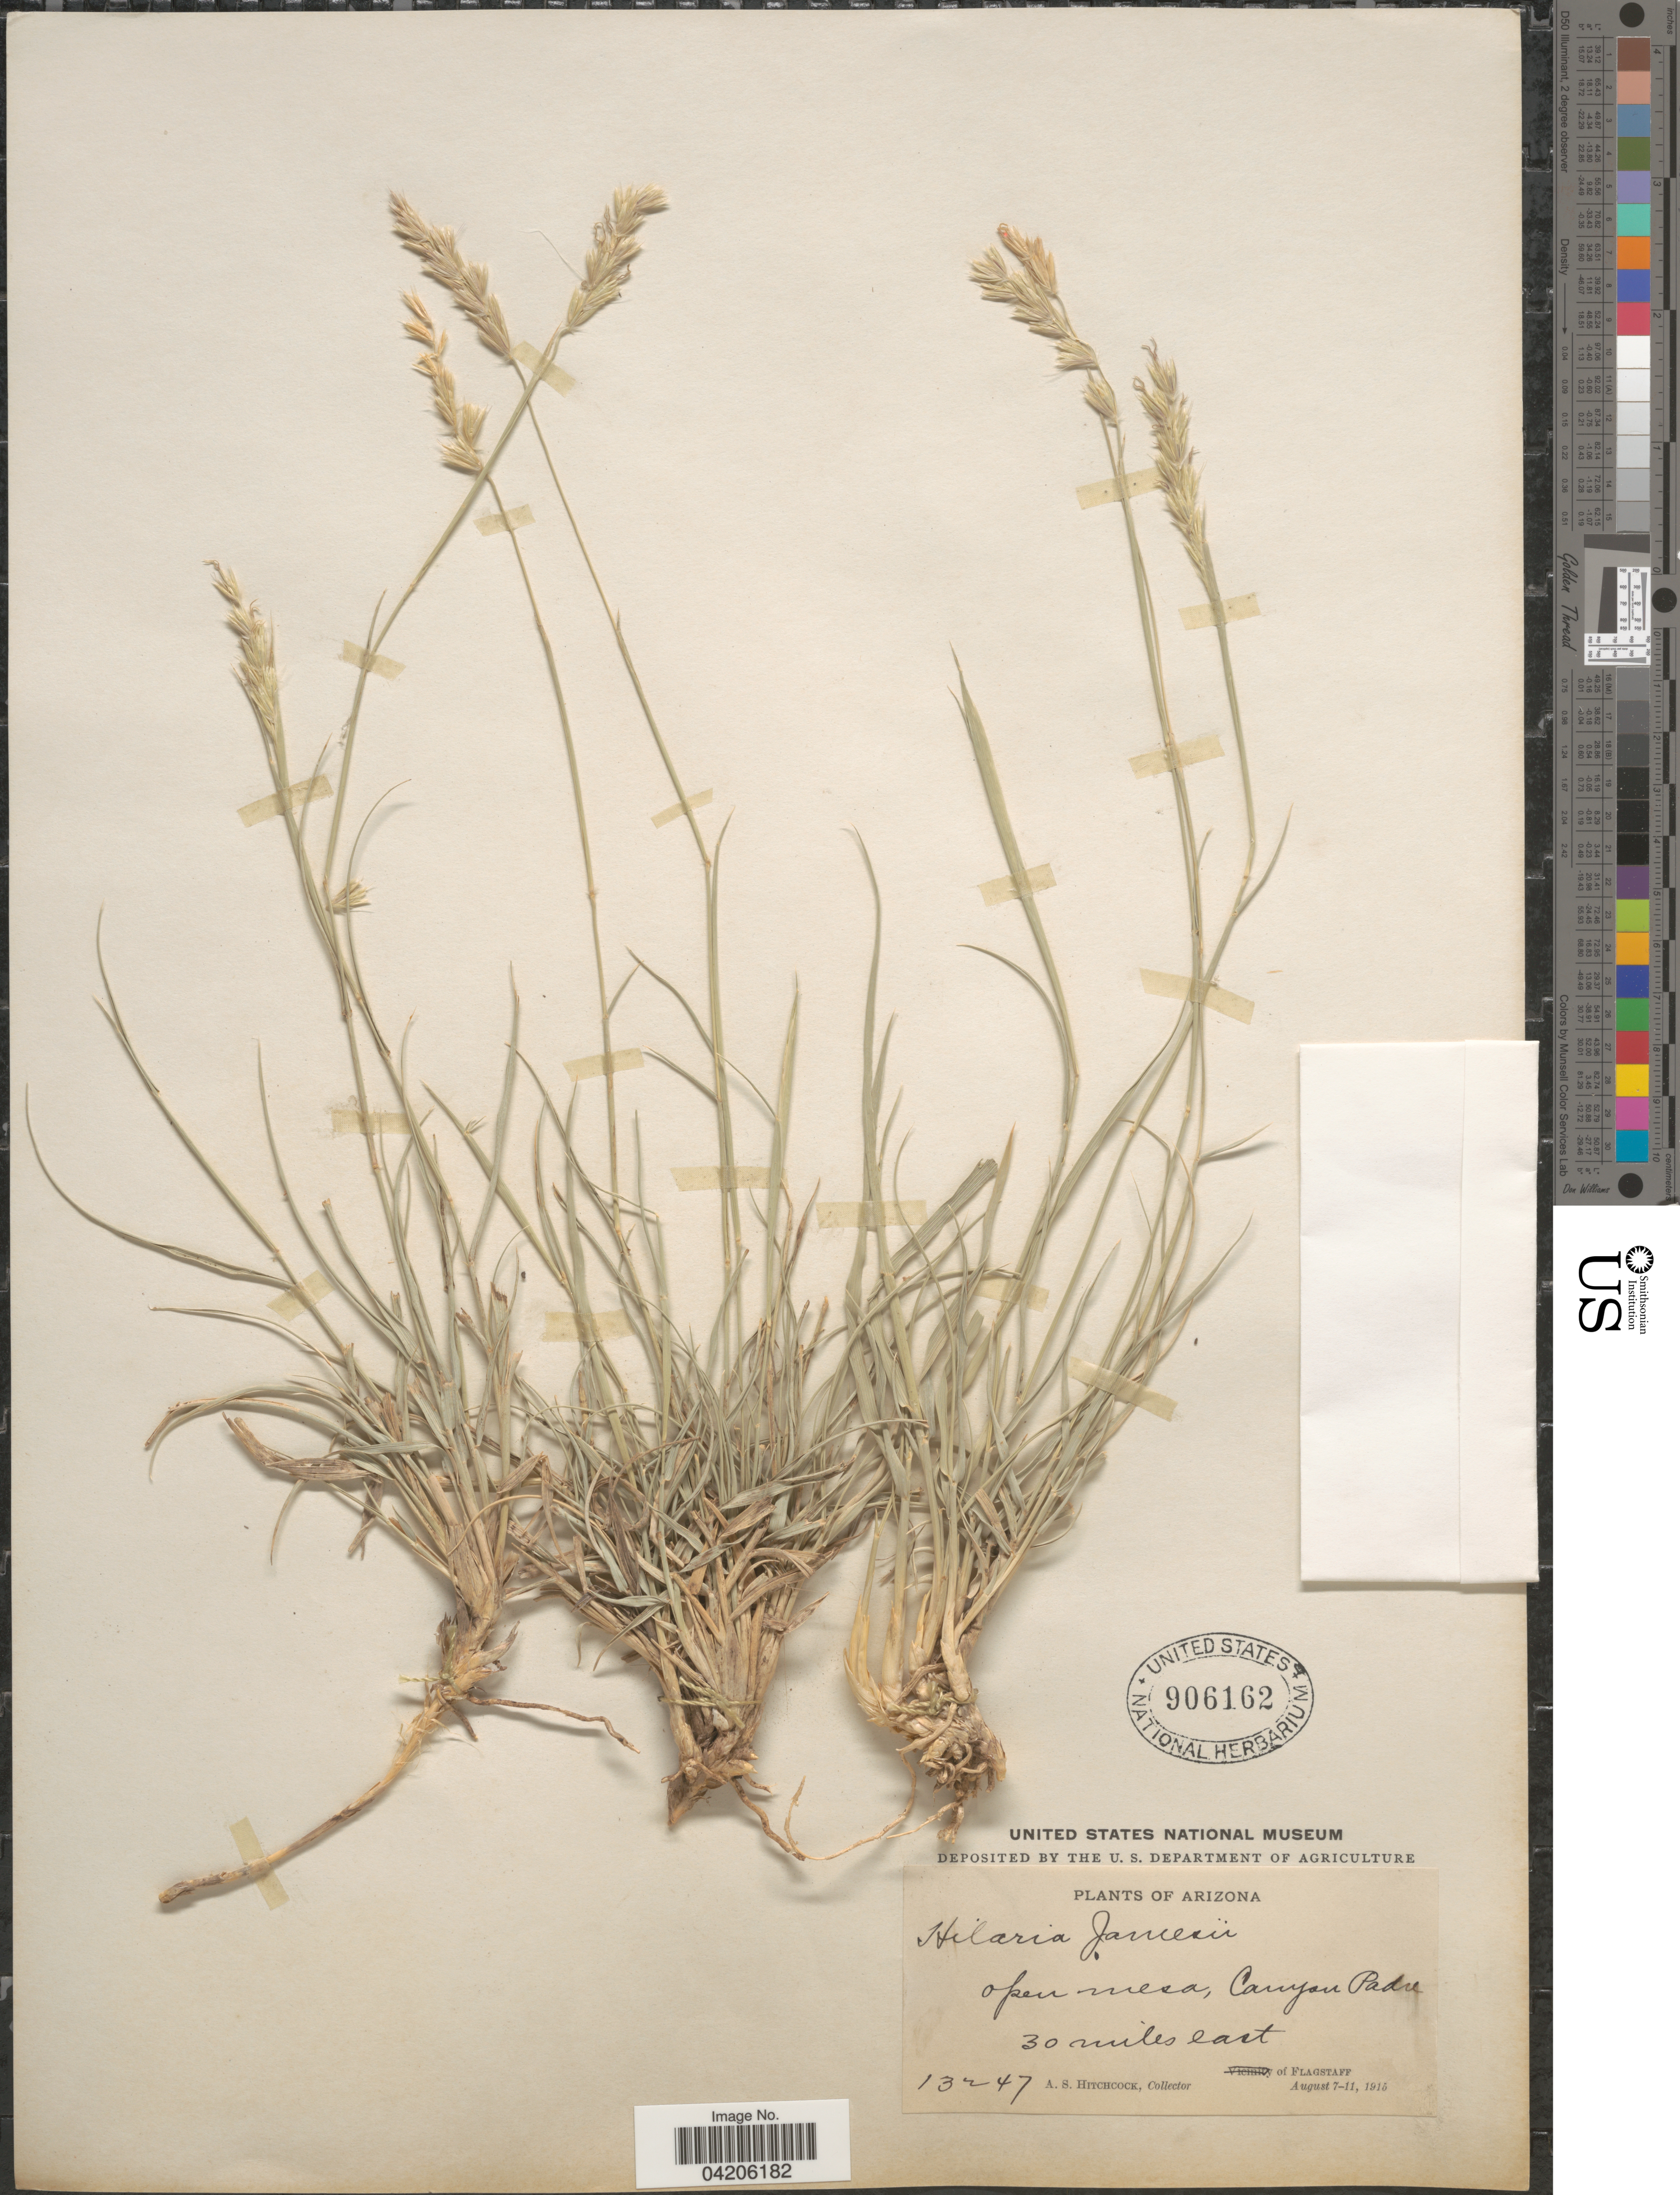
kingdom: Plantae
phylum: Tracheophyta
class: Liliopsida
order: Poales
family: Poaceae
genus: Hilaria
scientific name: Hilaria jamesii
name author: (Torr.) Benth.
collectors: A. S. Hitchcock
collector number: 13247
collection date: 1915-08-07/1915-08-11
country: United States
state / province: Arizona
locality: Canyon Padre 30 miles east of Flagstaff.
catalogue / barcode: US 906162